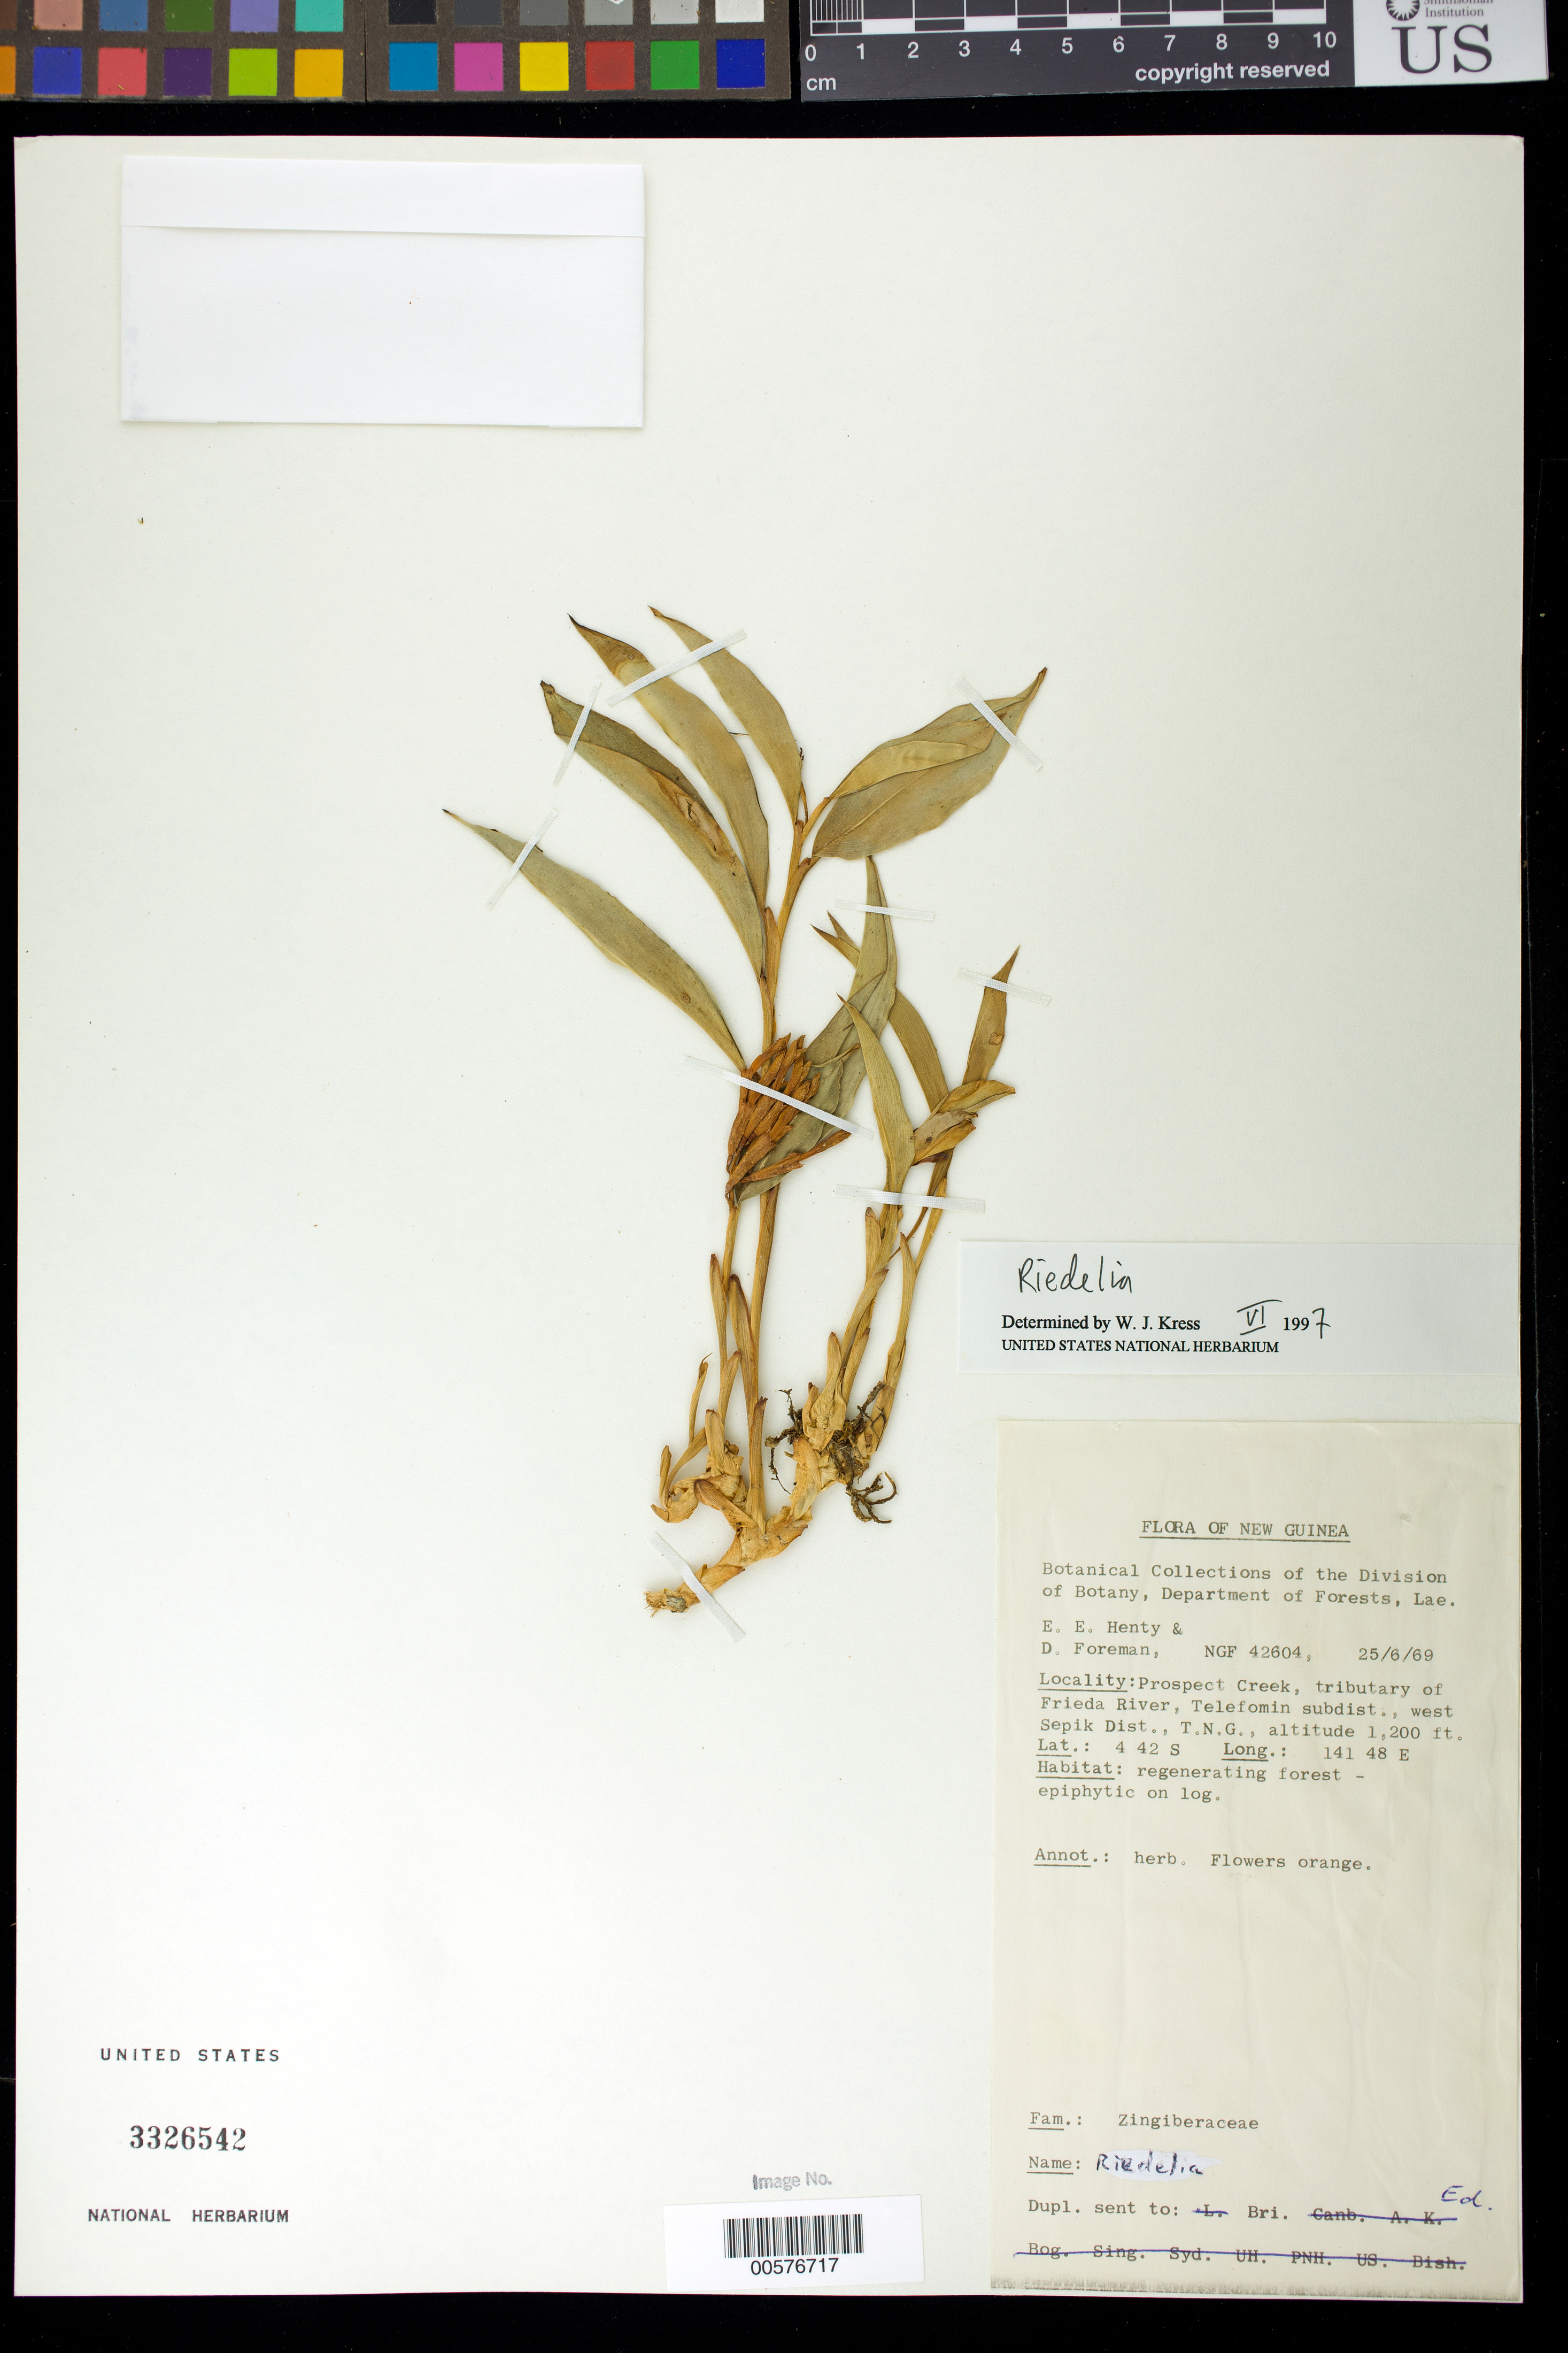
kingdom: Plantae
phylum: Tracheophyta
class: Liliopsida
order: Zingiberales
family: Zingiberaceae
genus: Riedelia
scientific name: Riedelia sp.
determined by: Kress, W. J., (US), Smithsonian Institution - National Museum of Natural History (UNITED STATES)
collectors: E. Henty & D. Foreman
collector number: NGF 42604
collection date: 1969-06-25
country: Papua New Guinea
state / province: Sandaun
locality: West Sepik Dist (Sandaun Dist.); Prospect Creek, tributary of Frieda River, Telefomin subdist.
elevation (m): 366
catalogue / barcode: US 3326542